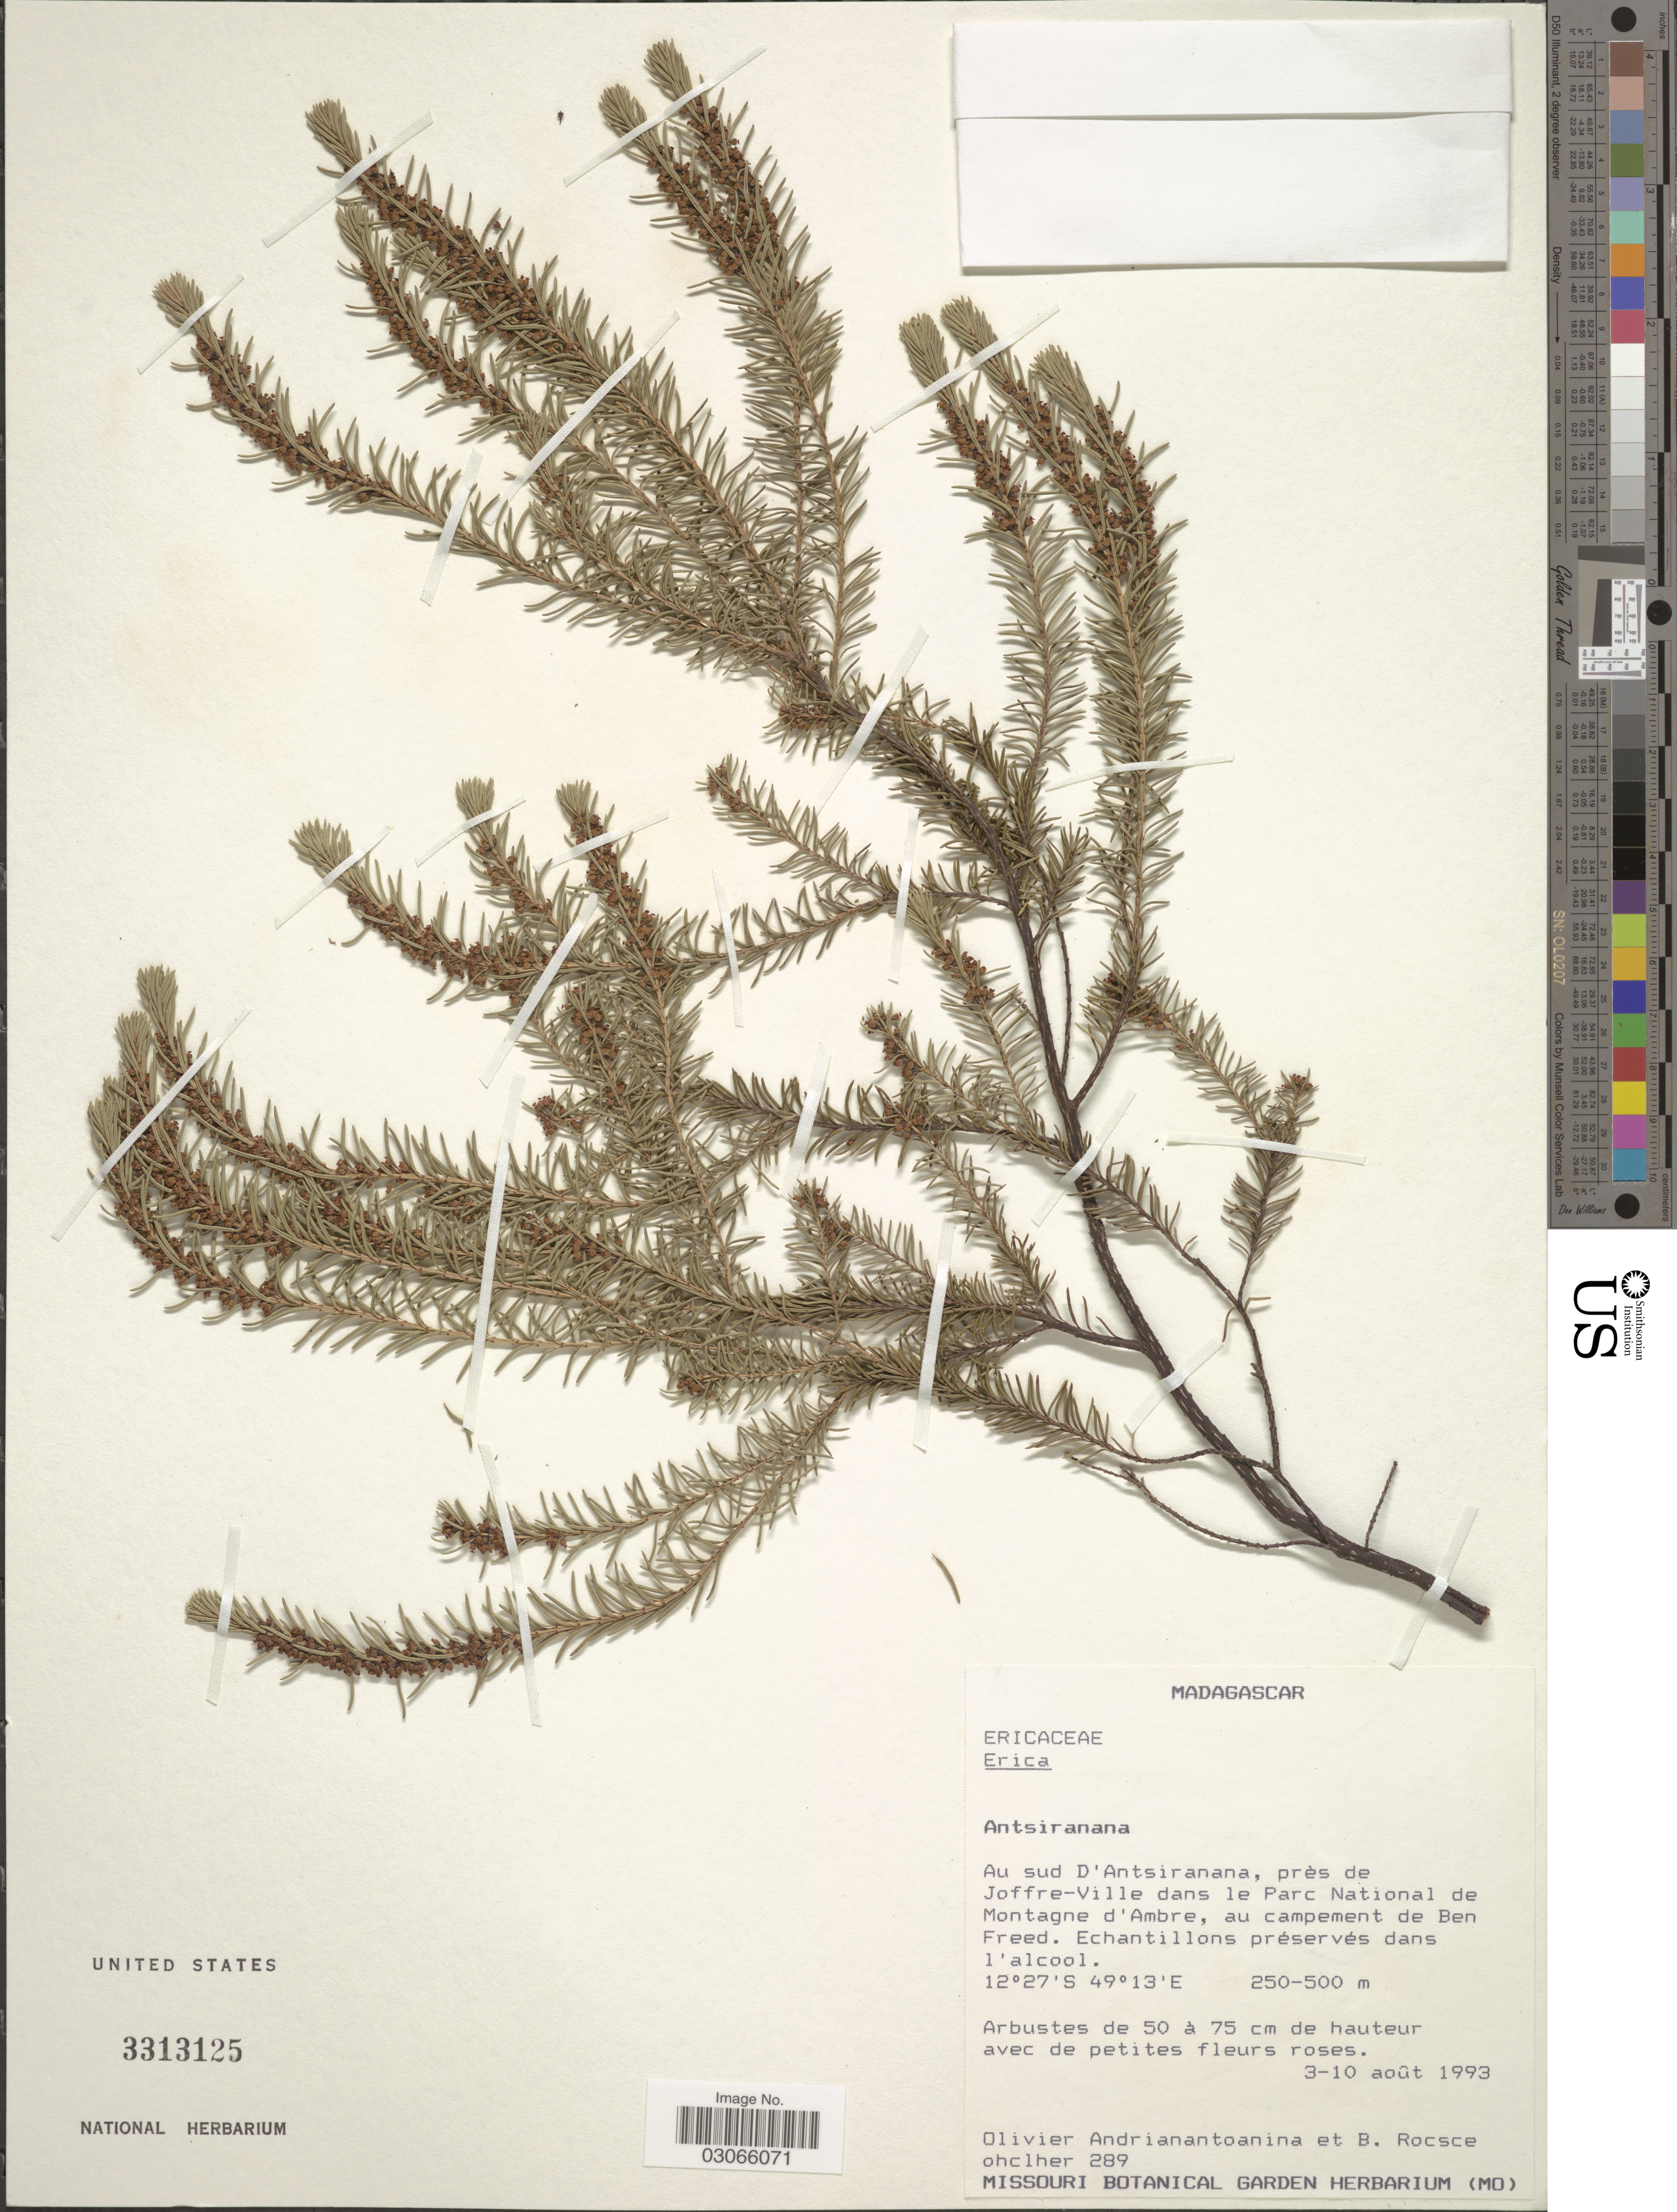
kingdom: Plantae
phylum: Tracheophyta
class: Magnoliopsida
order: Ericales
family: Ericaceae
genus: Erica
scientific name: Erica sp.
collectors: O. Andrianantoanina & B. Rocsceohclher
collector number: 289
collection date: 1993-08-03/1993-08-10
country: Madagascar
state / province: Diana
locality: Au sud D'Antsiranana, près de Joffre-Ville dans le Parc National de Montagne d'Ambre, au campement de Ben Freed.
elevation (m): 250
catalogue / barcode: US 3313125